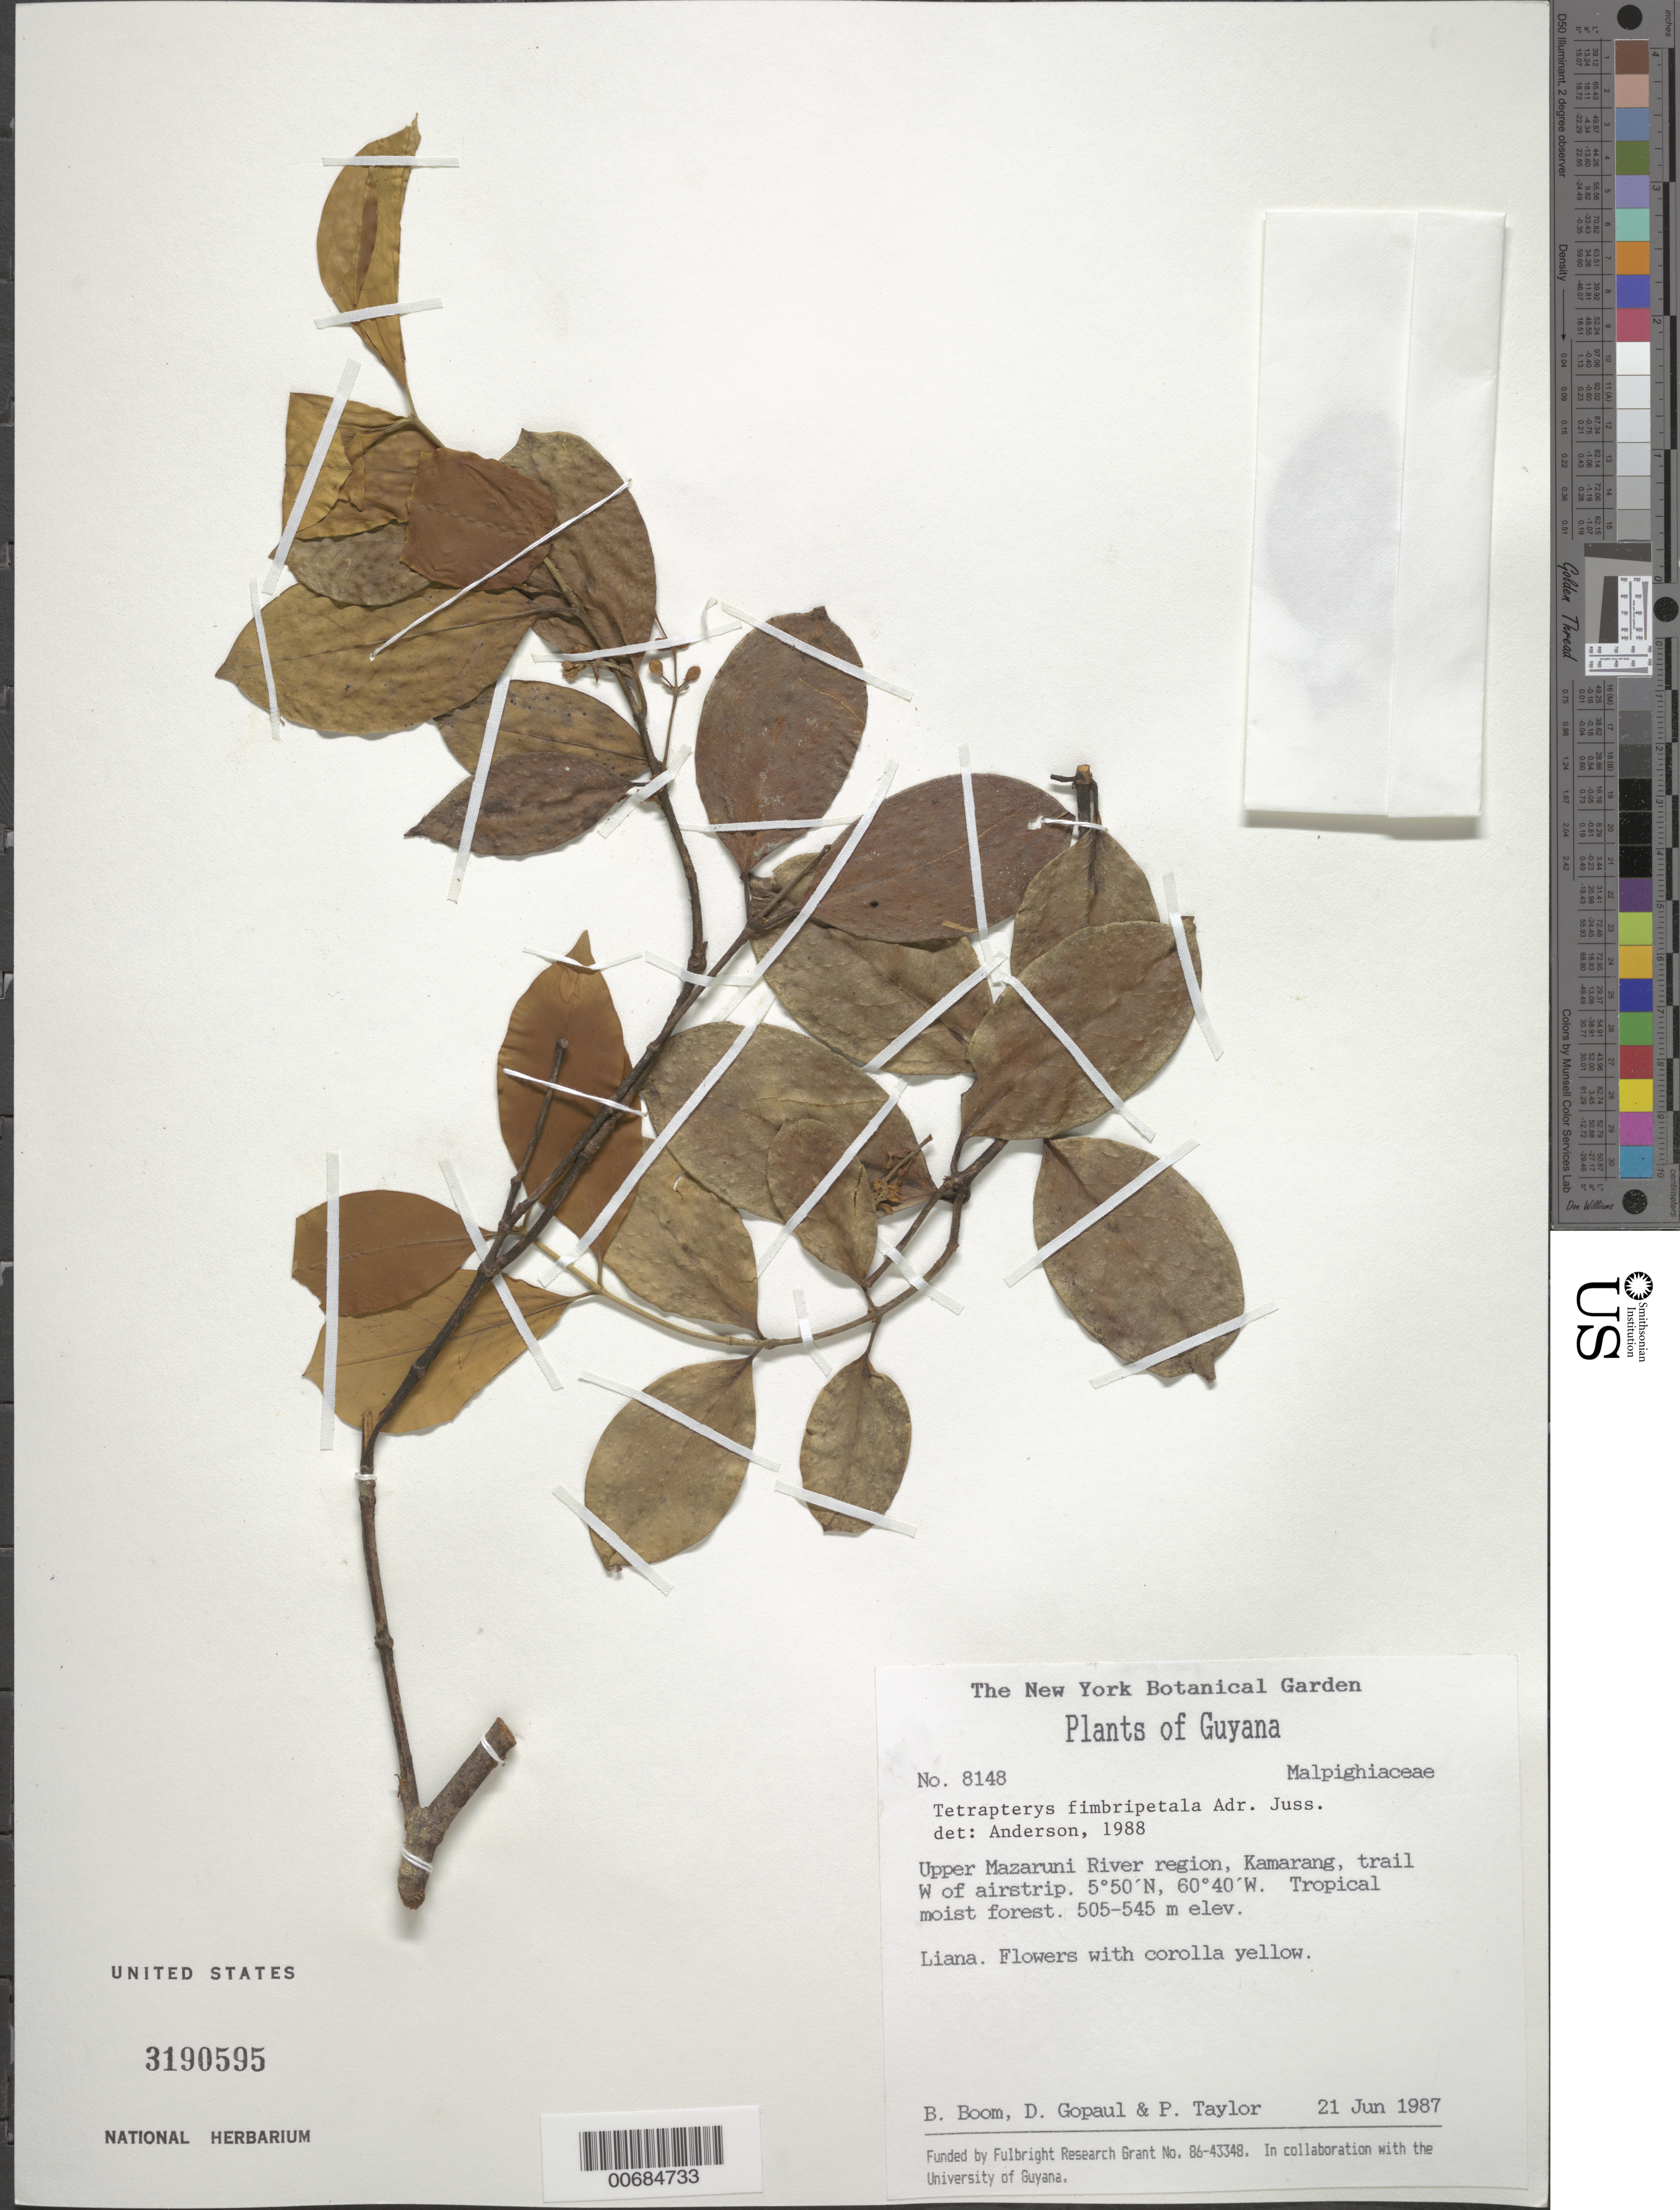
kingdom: Plantae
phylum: Tracheophyta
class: Magnoliopsida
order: Malpighiales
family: Malpighiaceae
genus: Glicophyllum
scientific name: Glicophyllum fimbripetalum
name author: (A. Juss.) R.F. Almeida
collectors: B. M. Boom, D. Gopaul & P. Taylor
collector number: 8148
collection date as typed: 21-Jun-87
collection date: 1987-06-21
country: Guyana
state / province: Cuyuni-Mazaruni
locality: Kamarang, upper Mazaruni R., trail W of airstrip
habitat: Tropical moist forest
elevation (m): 505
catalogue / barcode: US 3190595